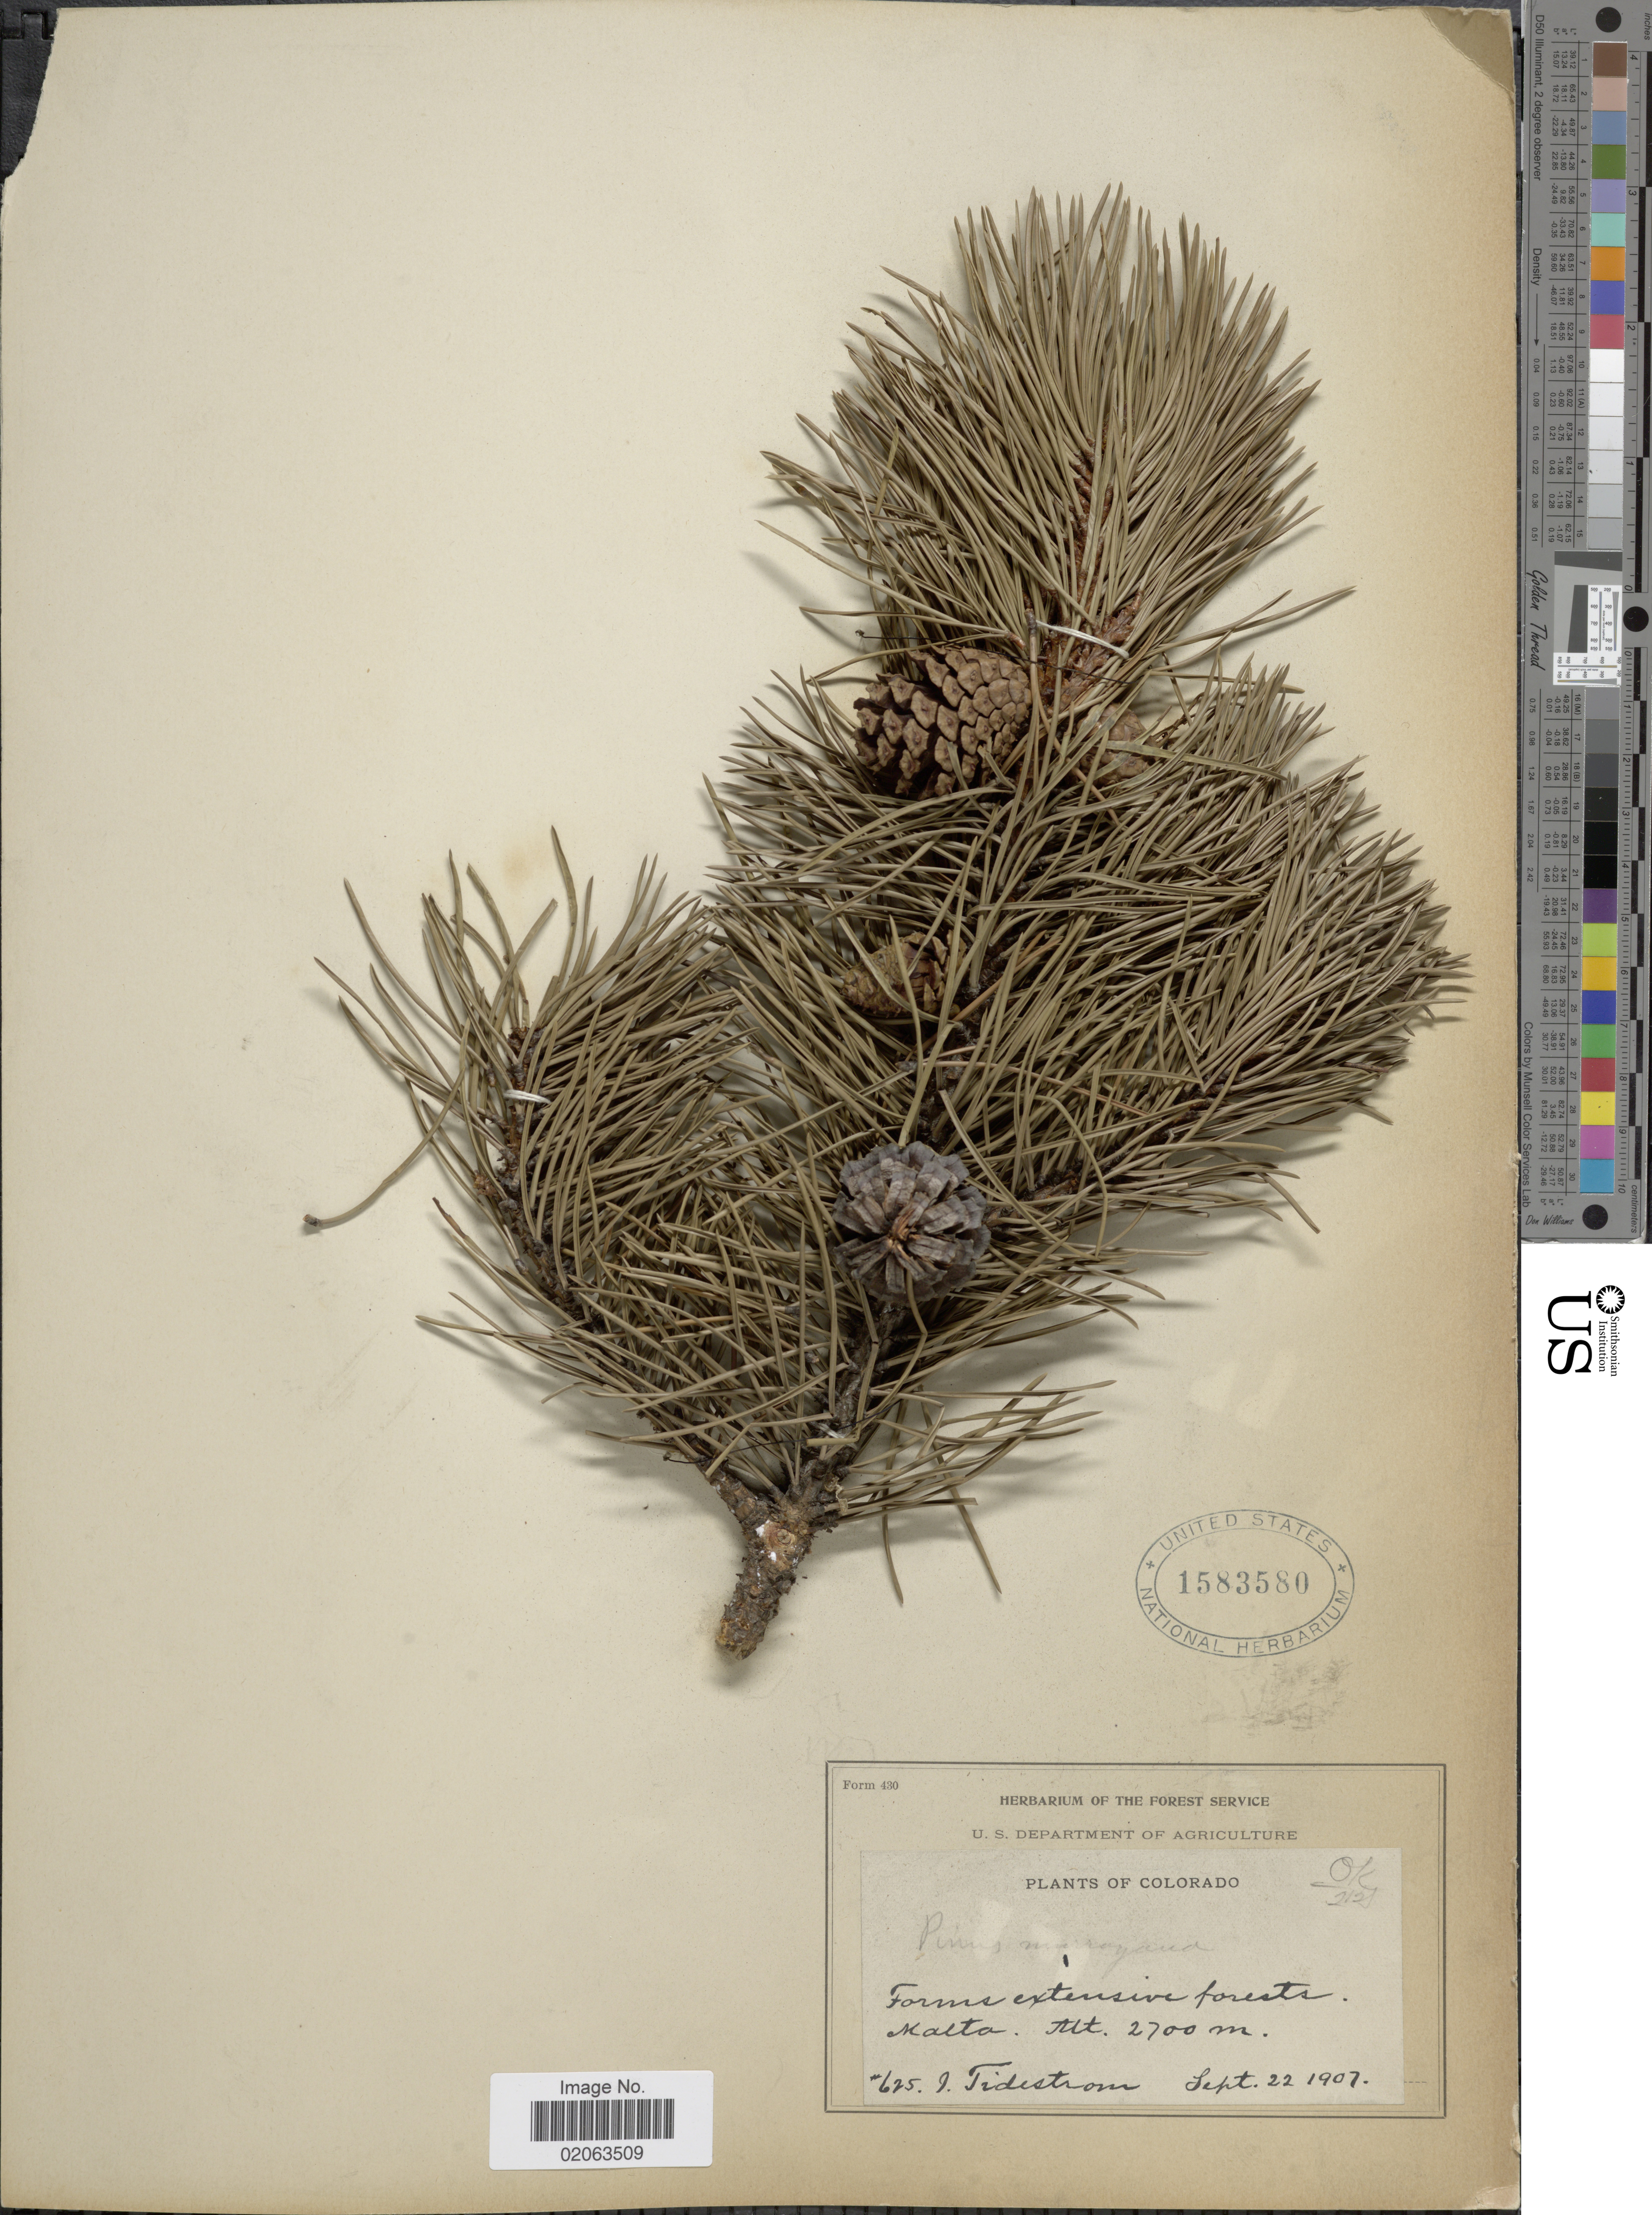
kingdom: Plantae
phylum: Tracheophyta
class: Pinopsida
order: Pinales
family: Pinaceae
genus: Pinus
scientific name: Pinus contorta var. latifolia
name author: Engelm. ex S. Watson in C. King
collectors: I. F. Tidestrom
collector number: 625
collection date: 1907-09-22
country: United States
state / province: Colorado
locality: Colorado. Malta.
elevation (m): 2700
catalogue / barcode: US 1583580